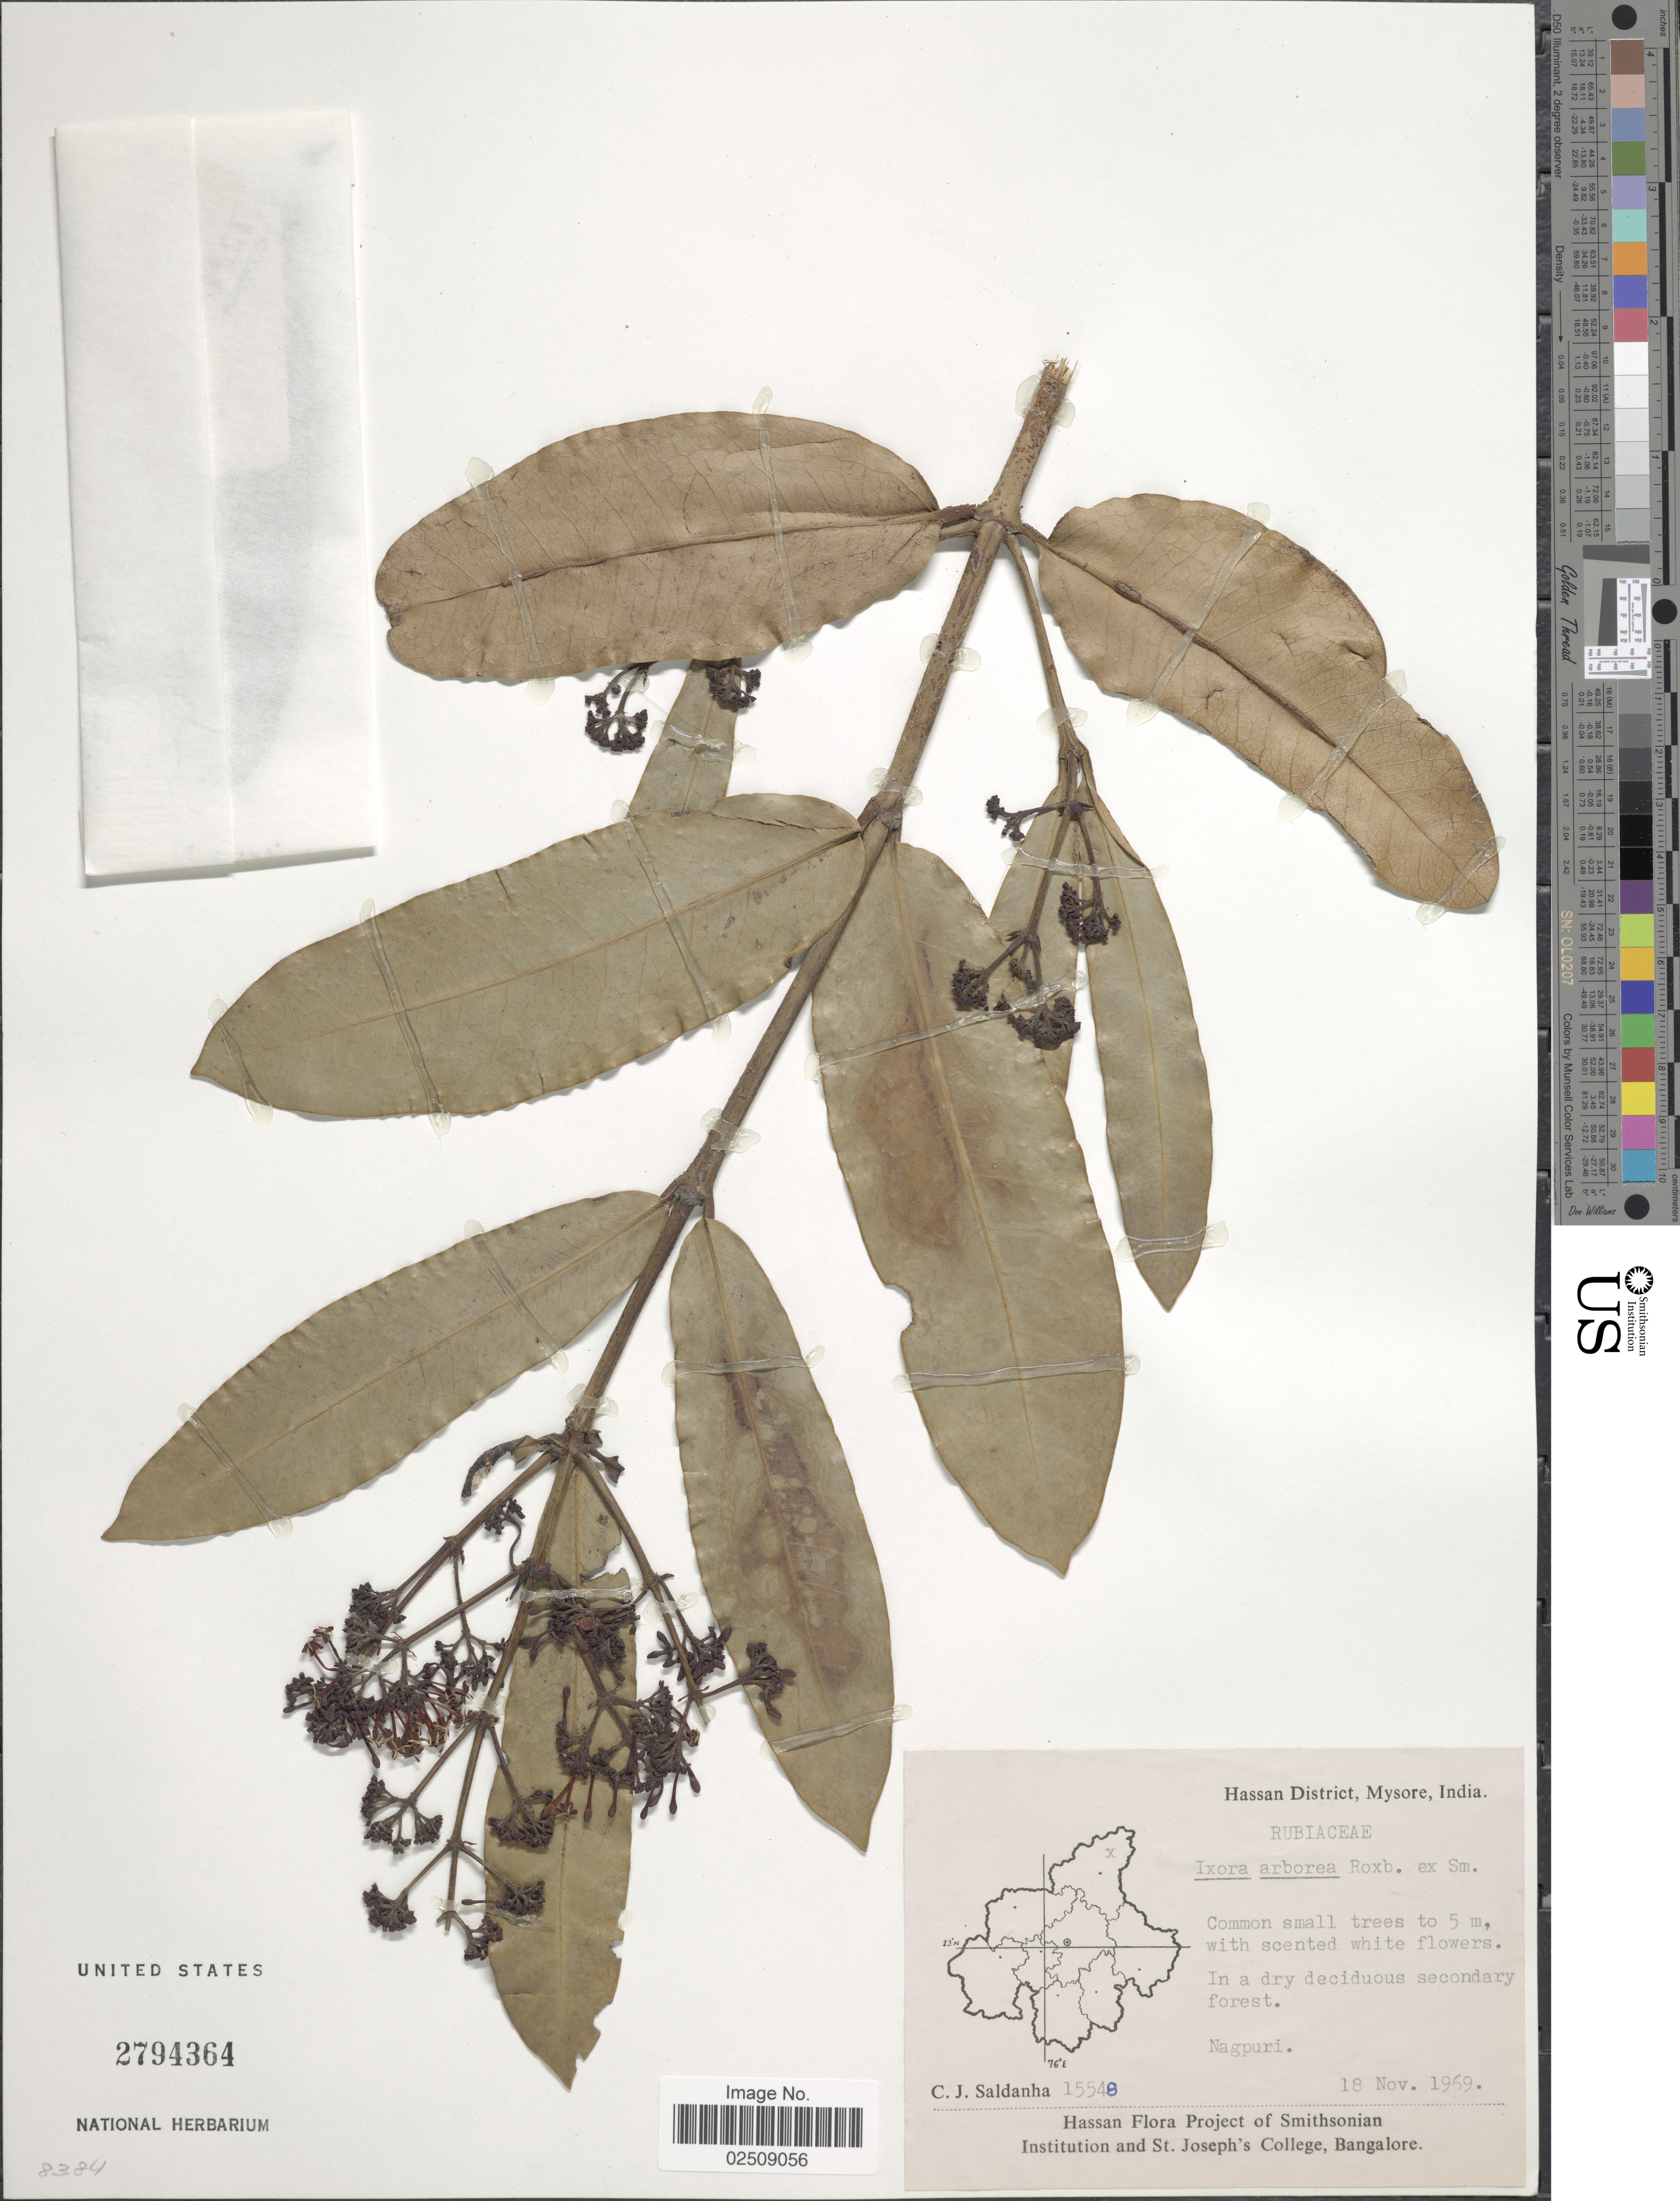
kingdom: Plantae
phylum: Tracheophyta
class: Magnoliopsida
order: Gentianales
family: Rubiaceae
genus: Ixora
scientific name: Ixora arborea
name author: Blanco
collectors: C. J. Saldanha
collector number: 15548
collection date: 1969-11-18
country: India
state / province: Karnataka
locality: Hassan District, Mysore. Nagpuri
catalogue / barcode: US 2794364